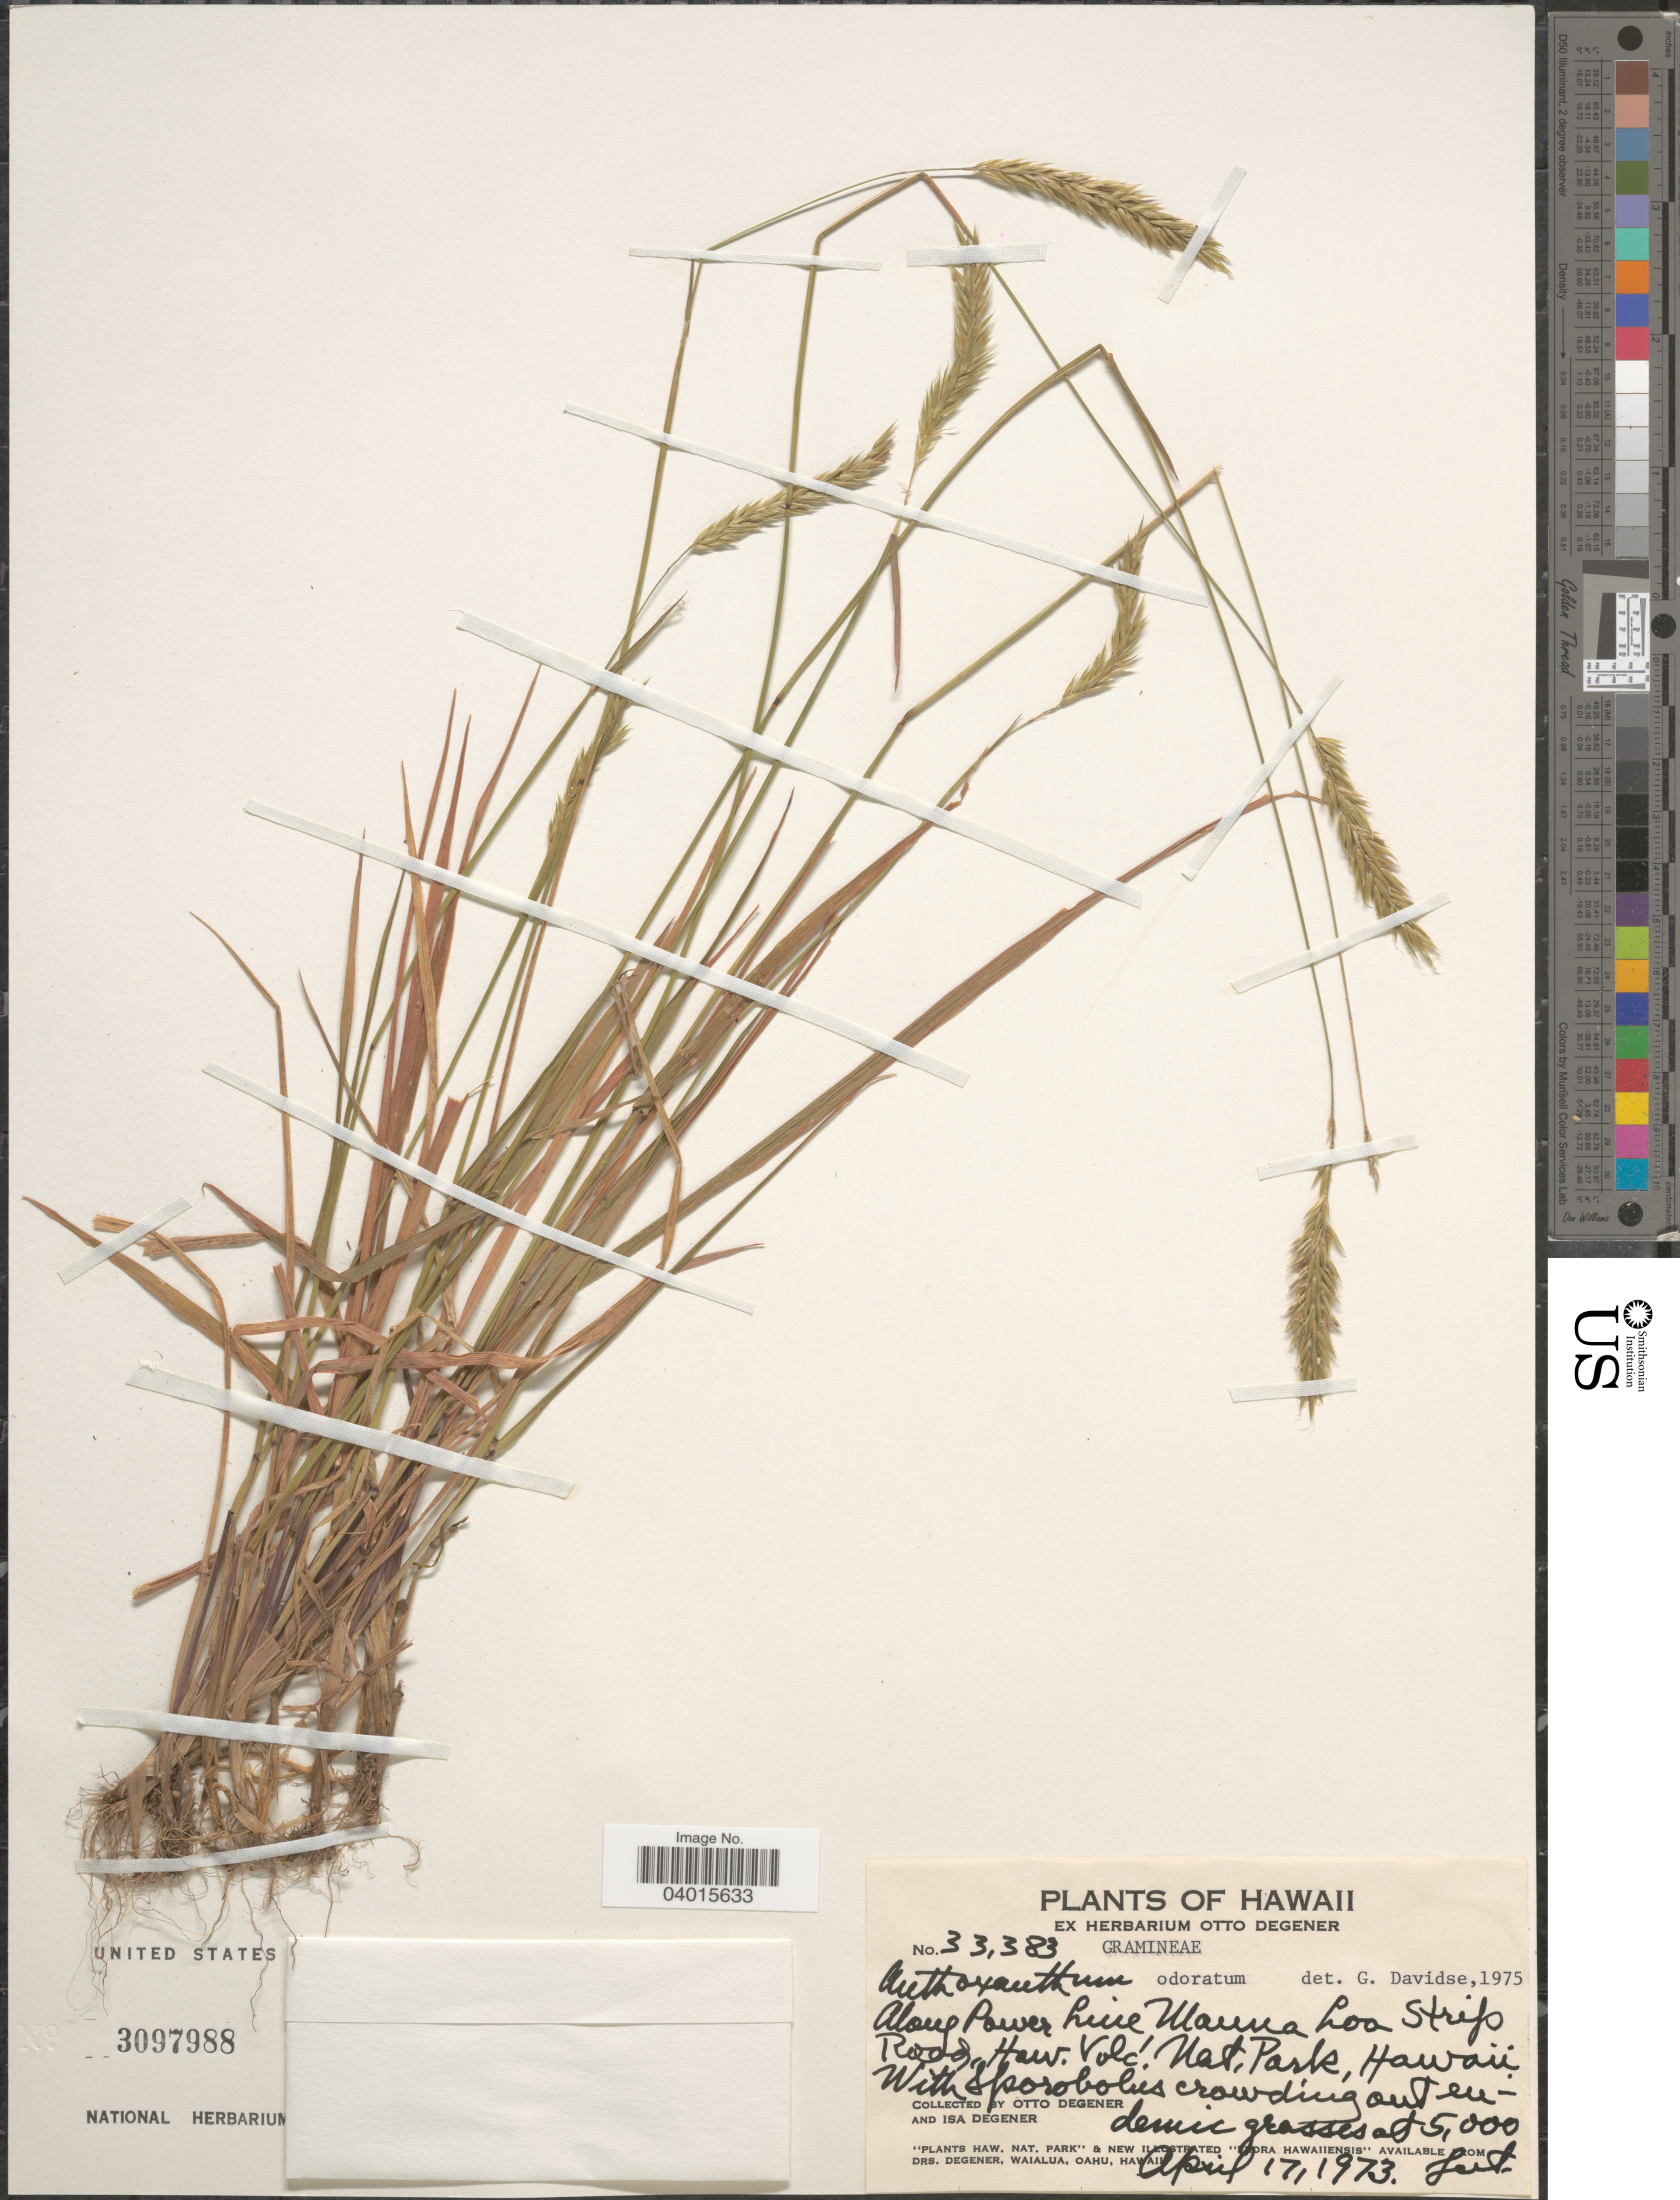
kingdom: Plantae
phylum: Tracheophyta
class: Liliopsida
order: Poales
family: Poaceae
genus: Anthoxanthum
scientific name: Anthoxanthum odoratum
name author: L.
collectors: O. Degener & I. Degener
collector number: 33383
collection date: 1973-04-17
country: United States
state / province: Hawaii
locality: Along Power Line Mauna Loa Strifo Road, Haw. Volc. Hawaii Nat. Park.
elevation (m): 1524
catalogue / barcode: US 3097988